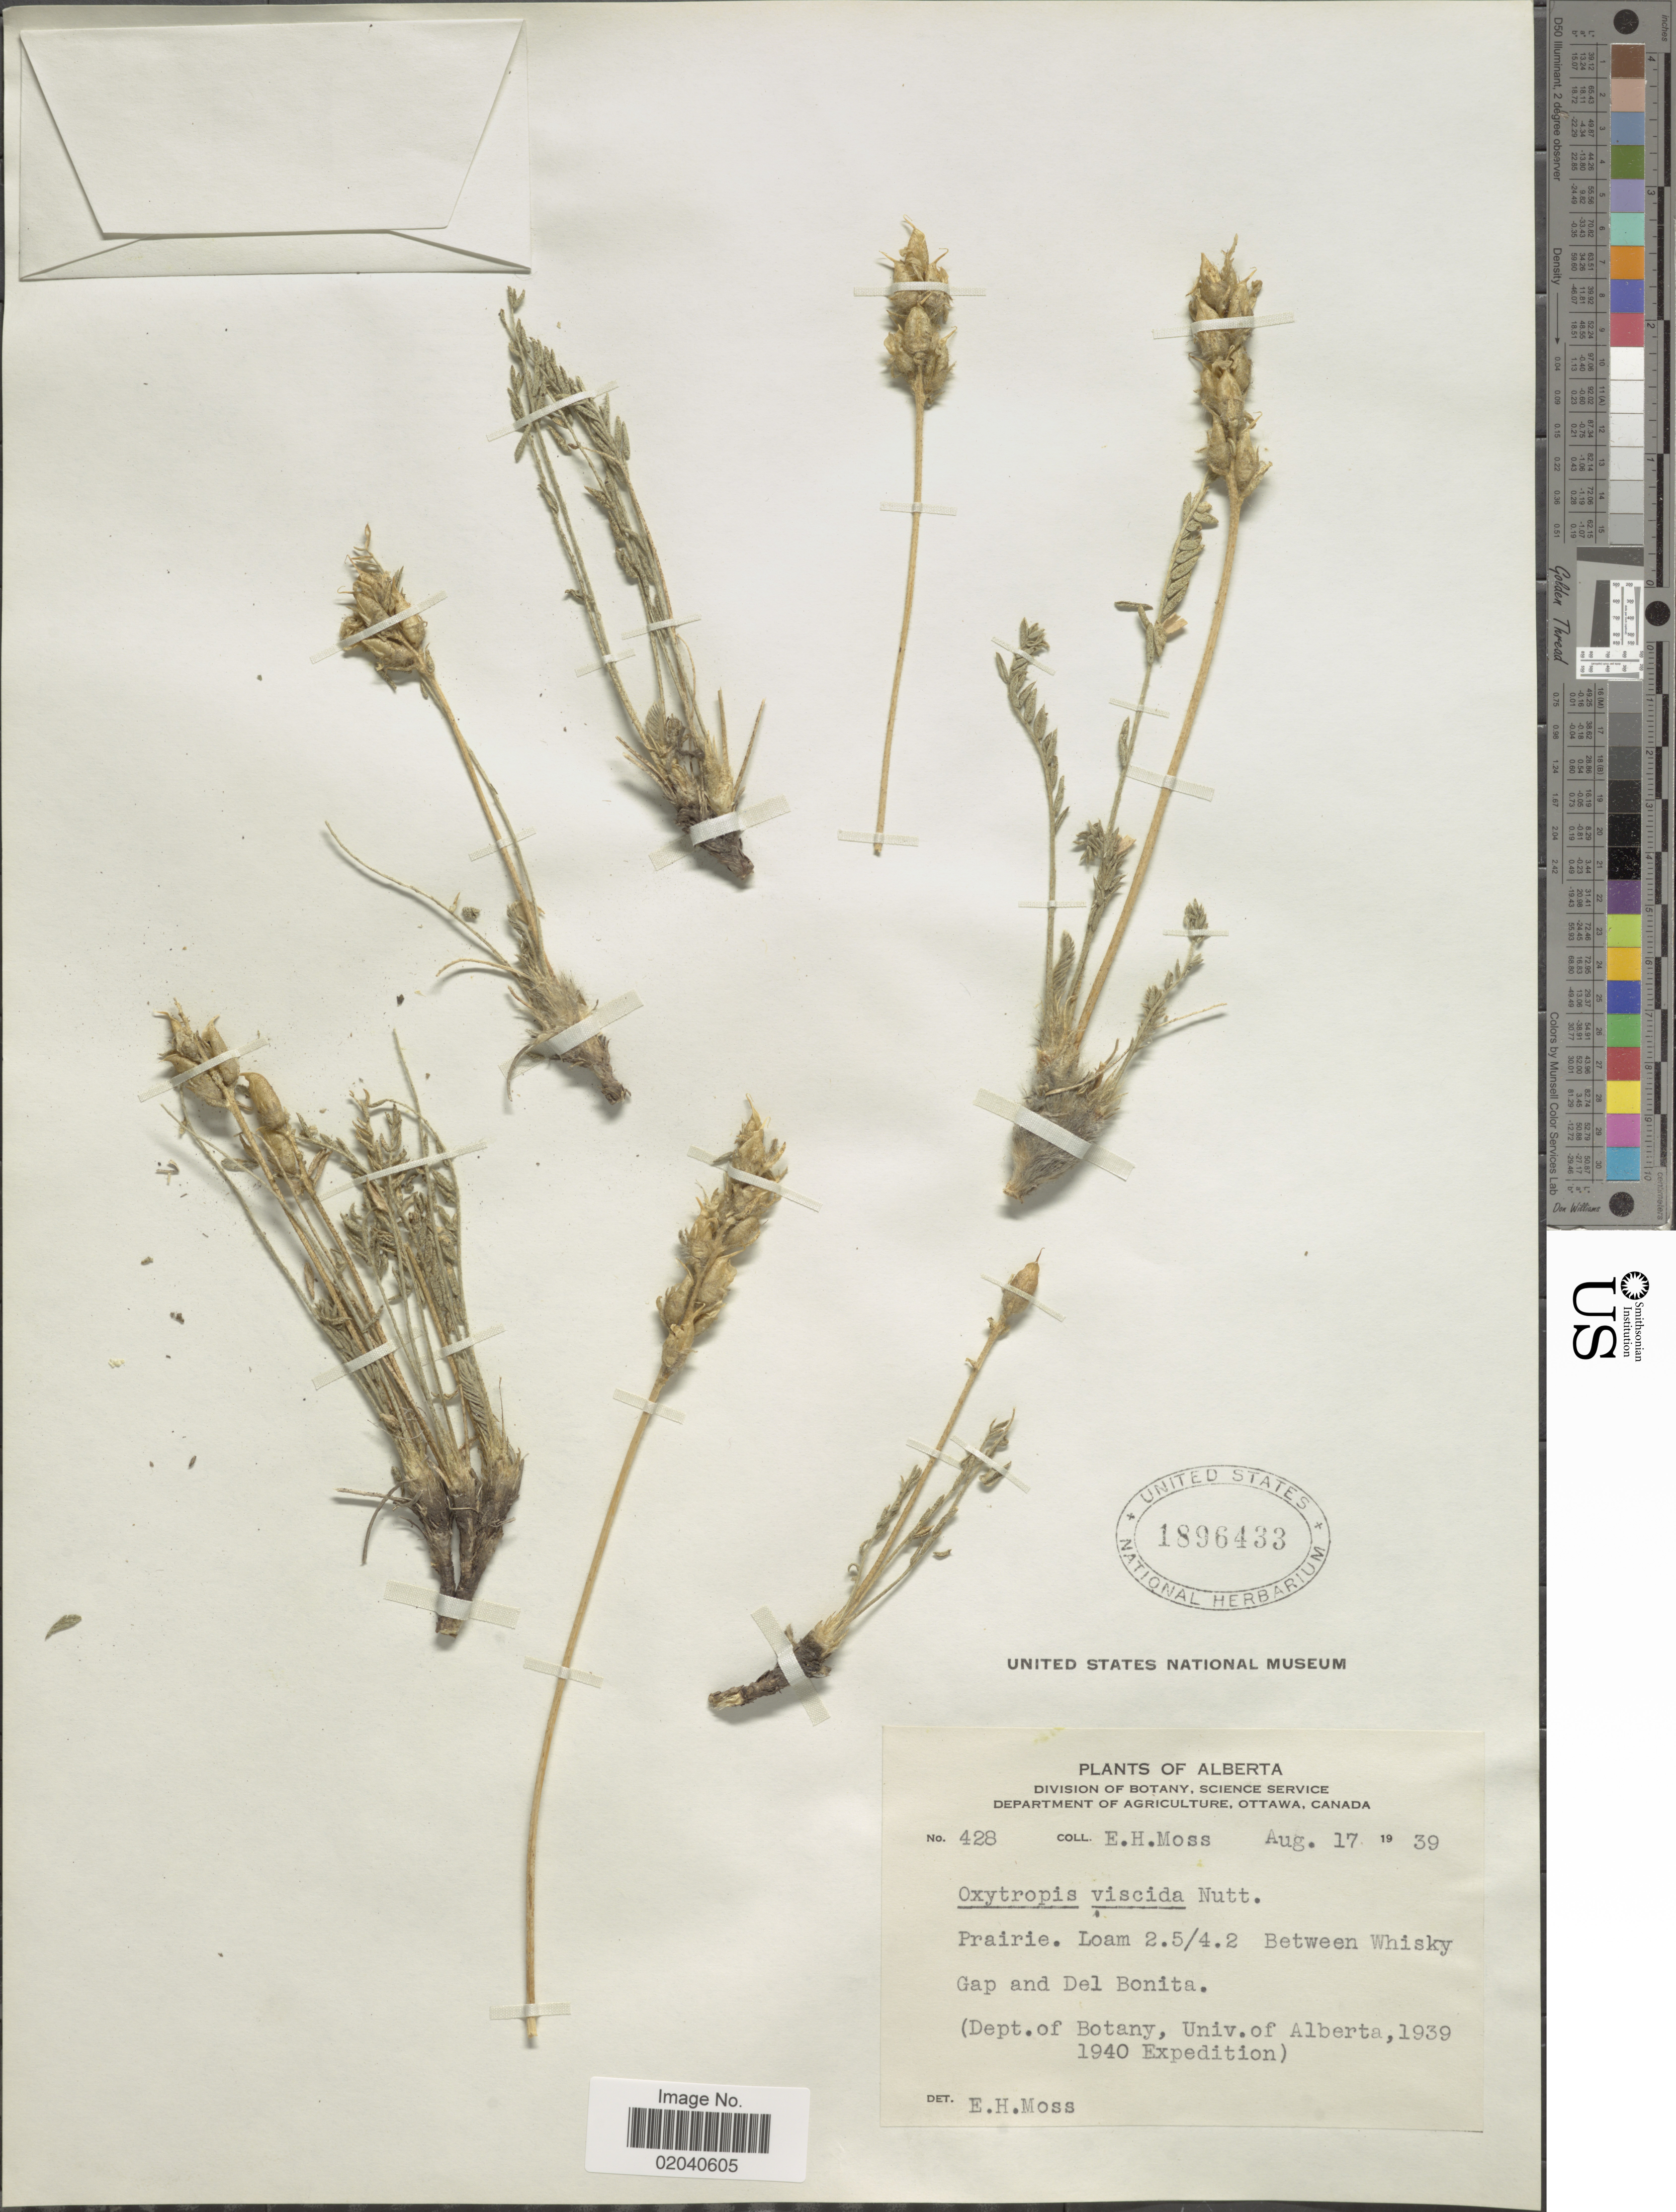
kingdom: Plantae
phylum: Tracheophyta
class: Magnoliopsida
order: Fabales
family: Fabaceae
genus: Oxytropis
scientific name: Oxytropis viscida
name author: Nutt.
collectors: E. Moss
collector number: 428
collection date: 1939-08-17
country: Canada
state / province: Alberta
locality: Prairie. Loam 2.5/4.2 between Whisky Gap and Del Bonita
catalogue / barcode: US 1896433